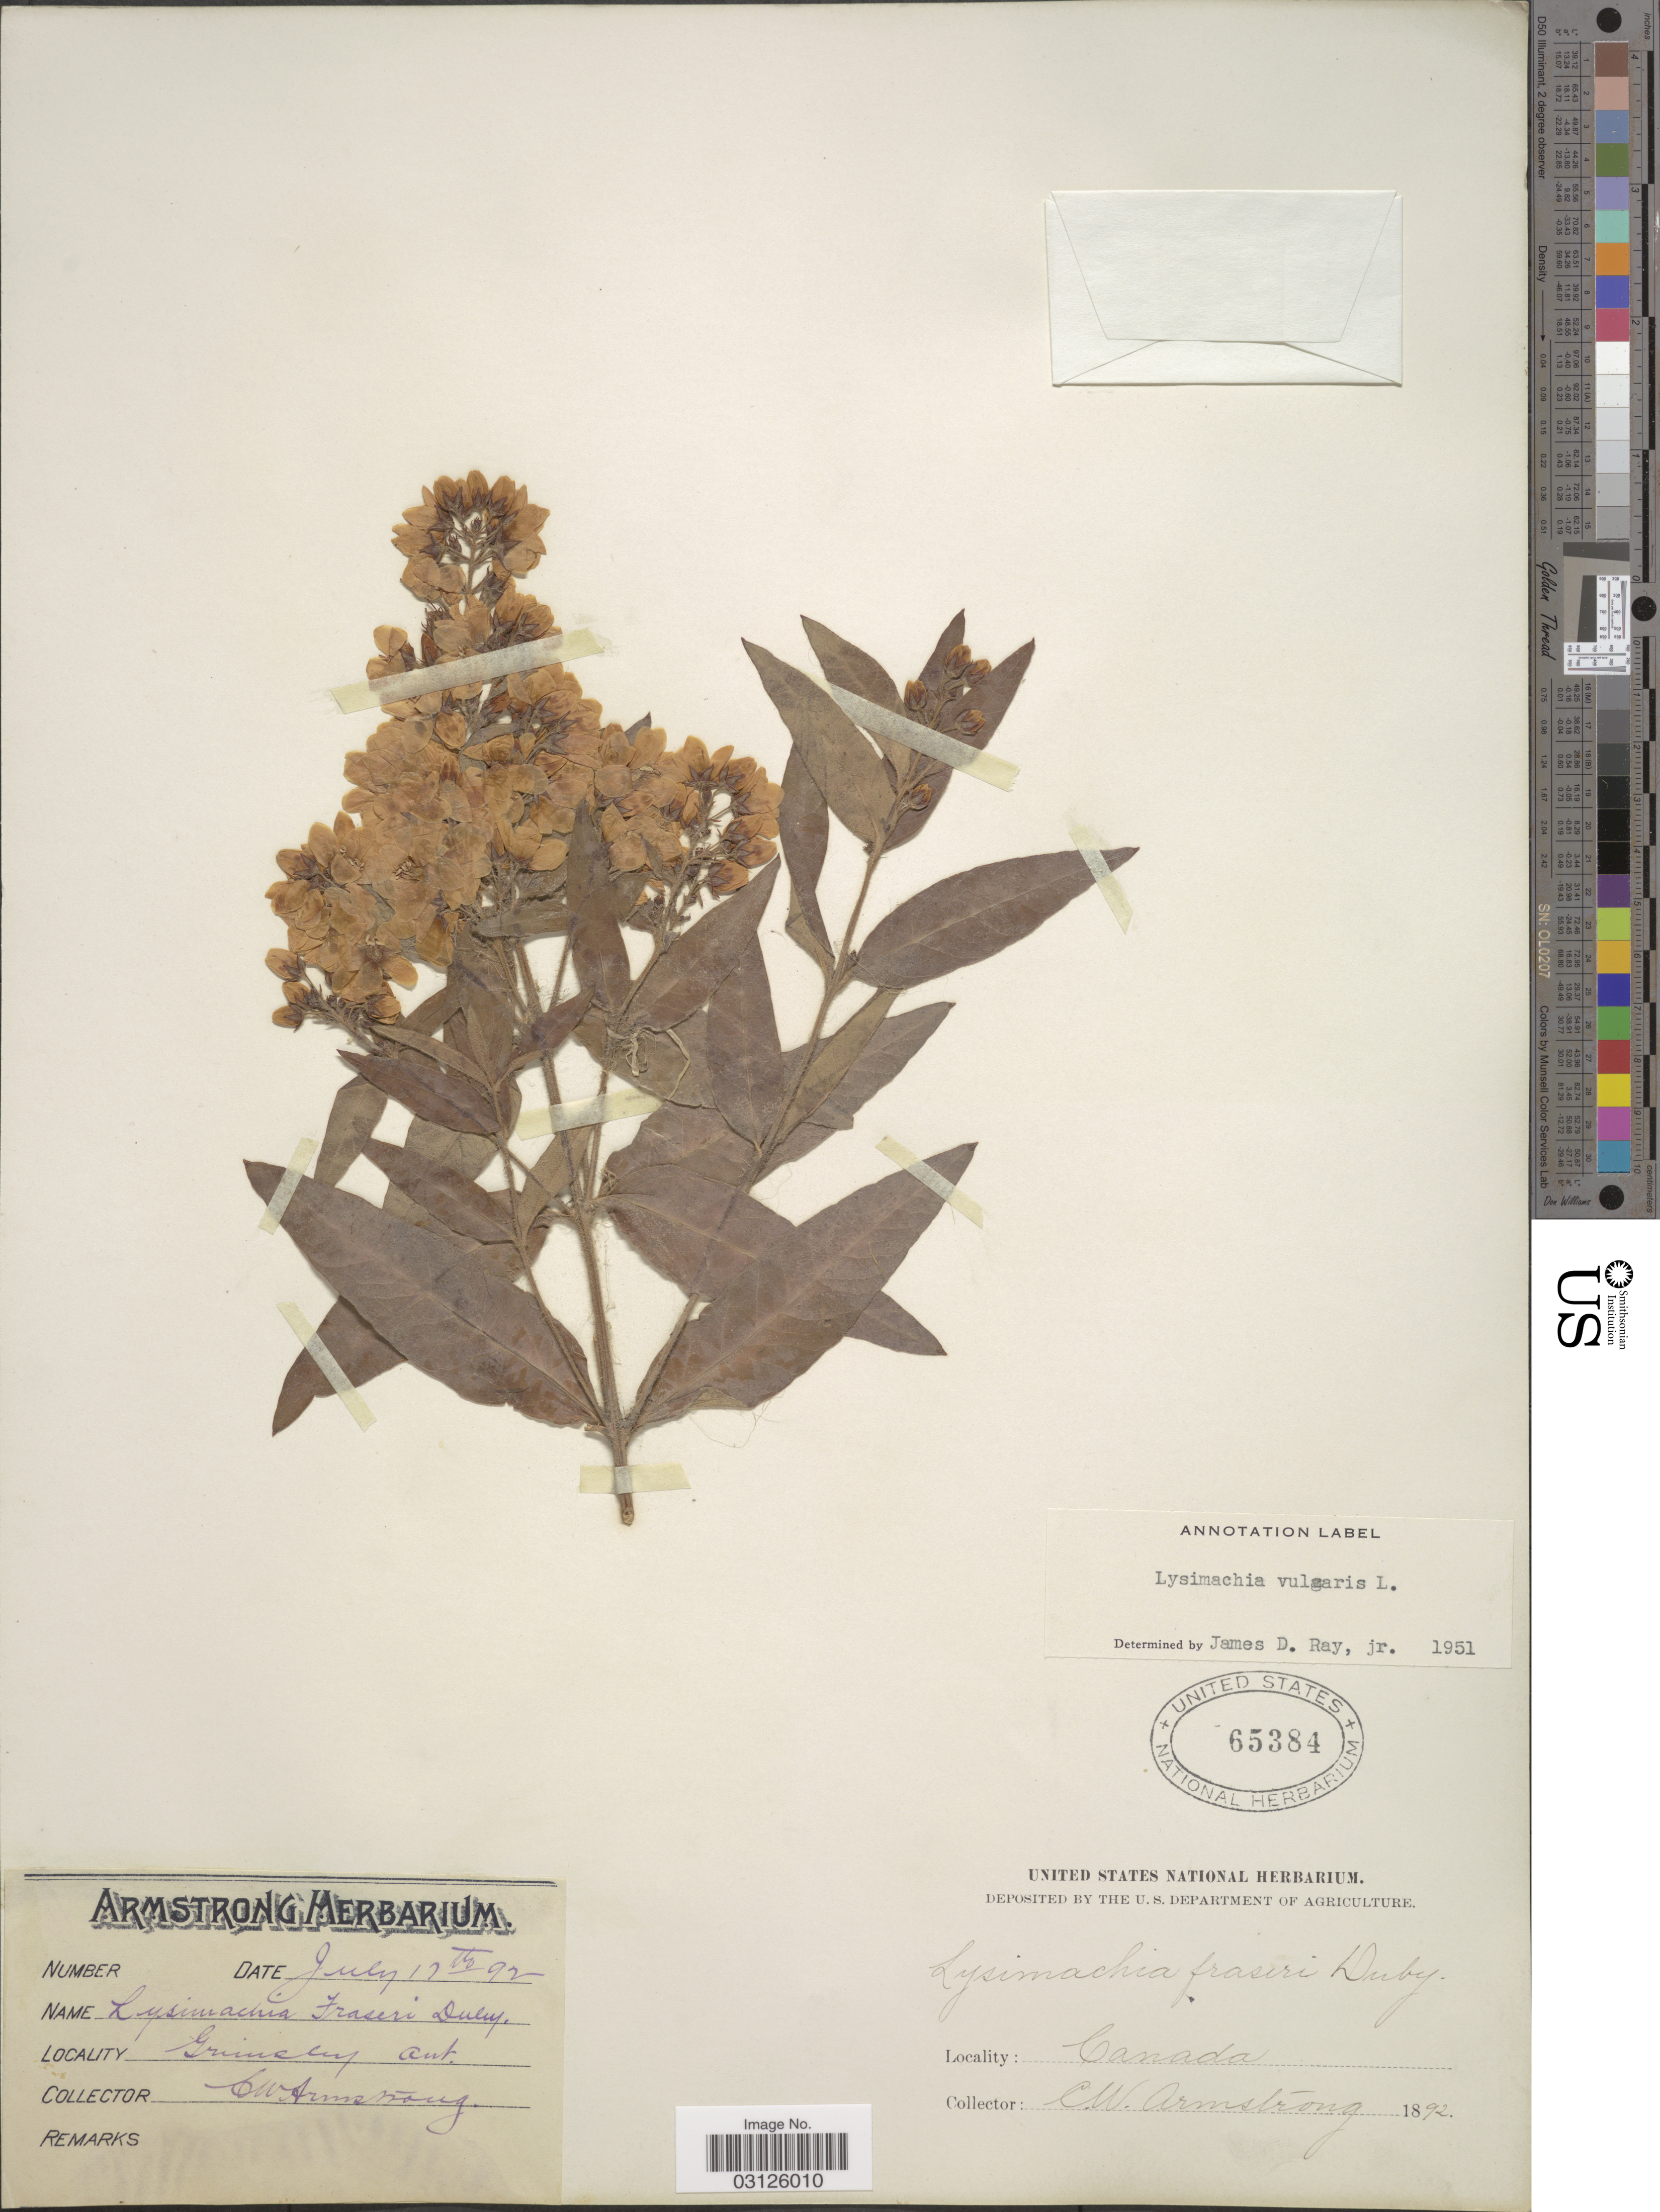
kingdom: Plantae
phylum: Tracheophyta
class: Magnoliopsida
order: Ericales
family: Primulaceae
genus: Lysimachia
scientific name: Lysimachia vulgaris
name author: L.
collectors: C. W. Armstrong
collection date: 1892-07-17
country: Canada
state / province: Ontario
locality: Grinsley.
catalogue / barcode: US 65384